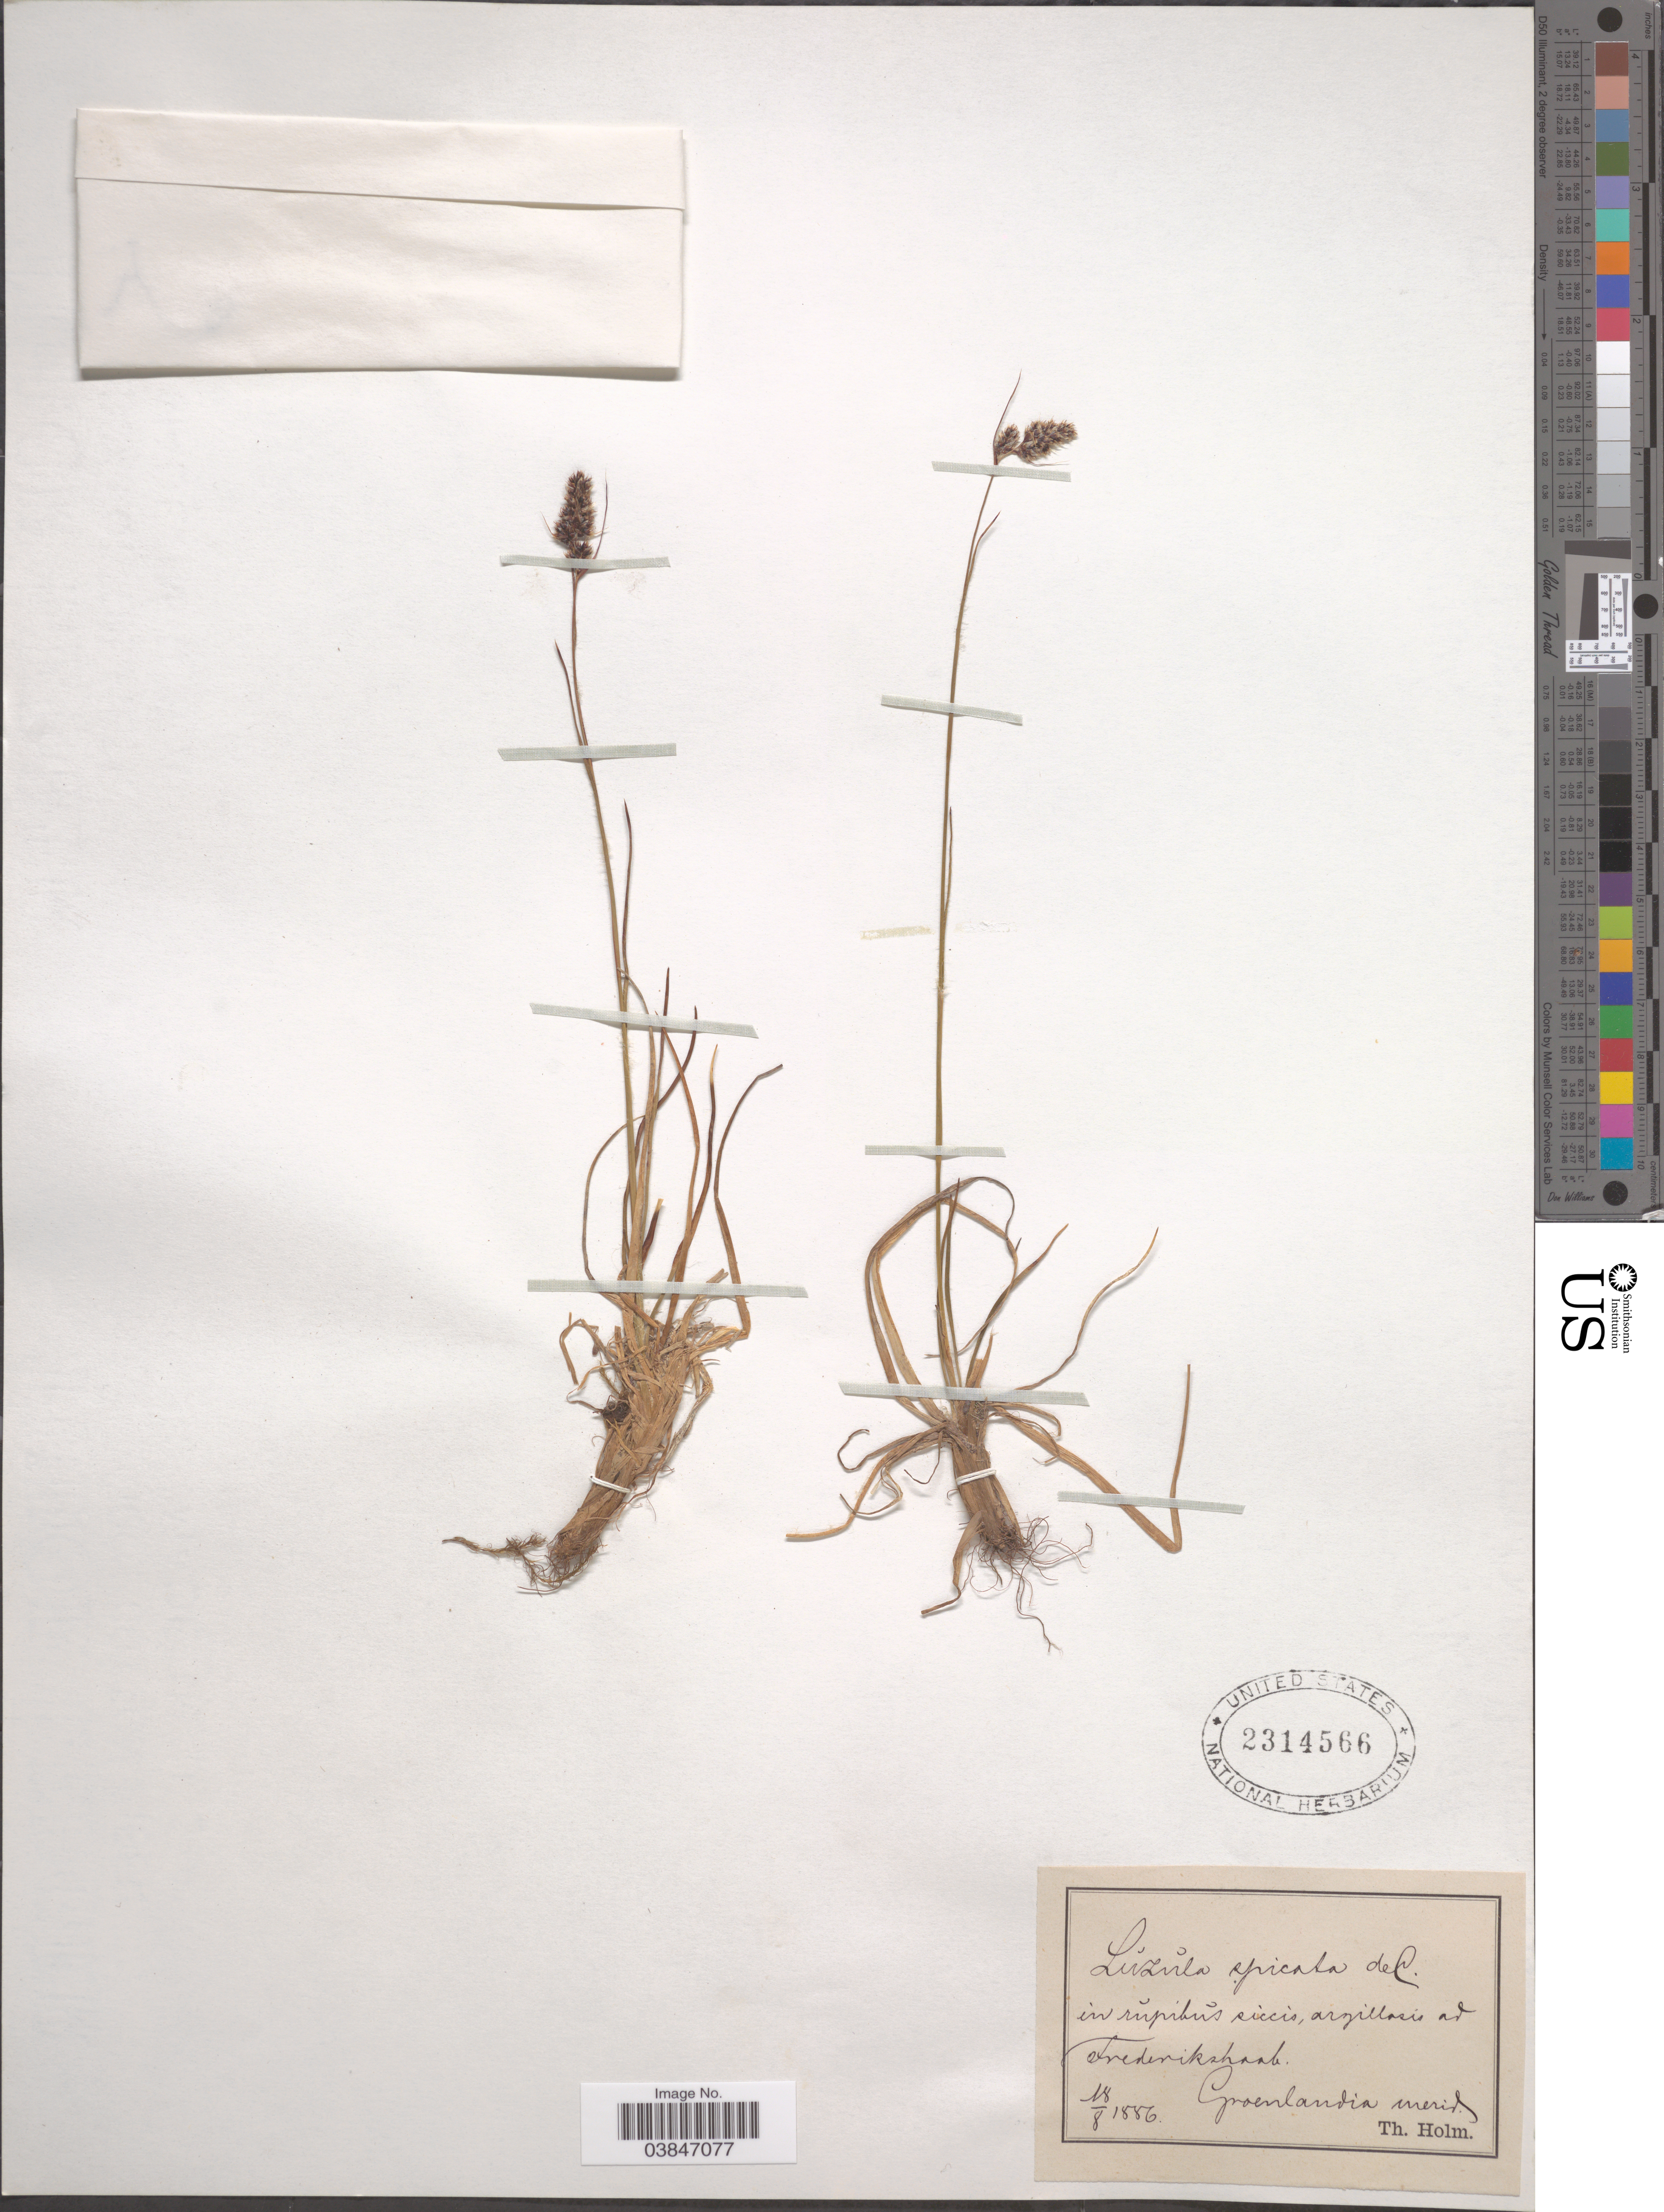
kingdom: Plantae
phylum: Tracheophyta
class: Liliopsida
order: Poales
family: Juncaceae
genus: Luzula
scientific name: Luzula spicata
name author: (L.) DC.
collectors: T. Holm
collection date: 1886-08-18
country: Greenland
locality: Argillosis ad Frederikshaab. Groenlandia merid.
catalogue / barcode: US 2314566